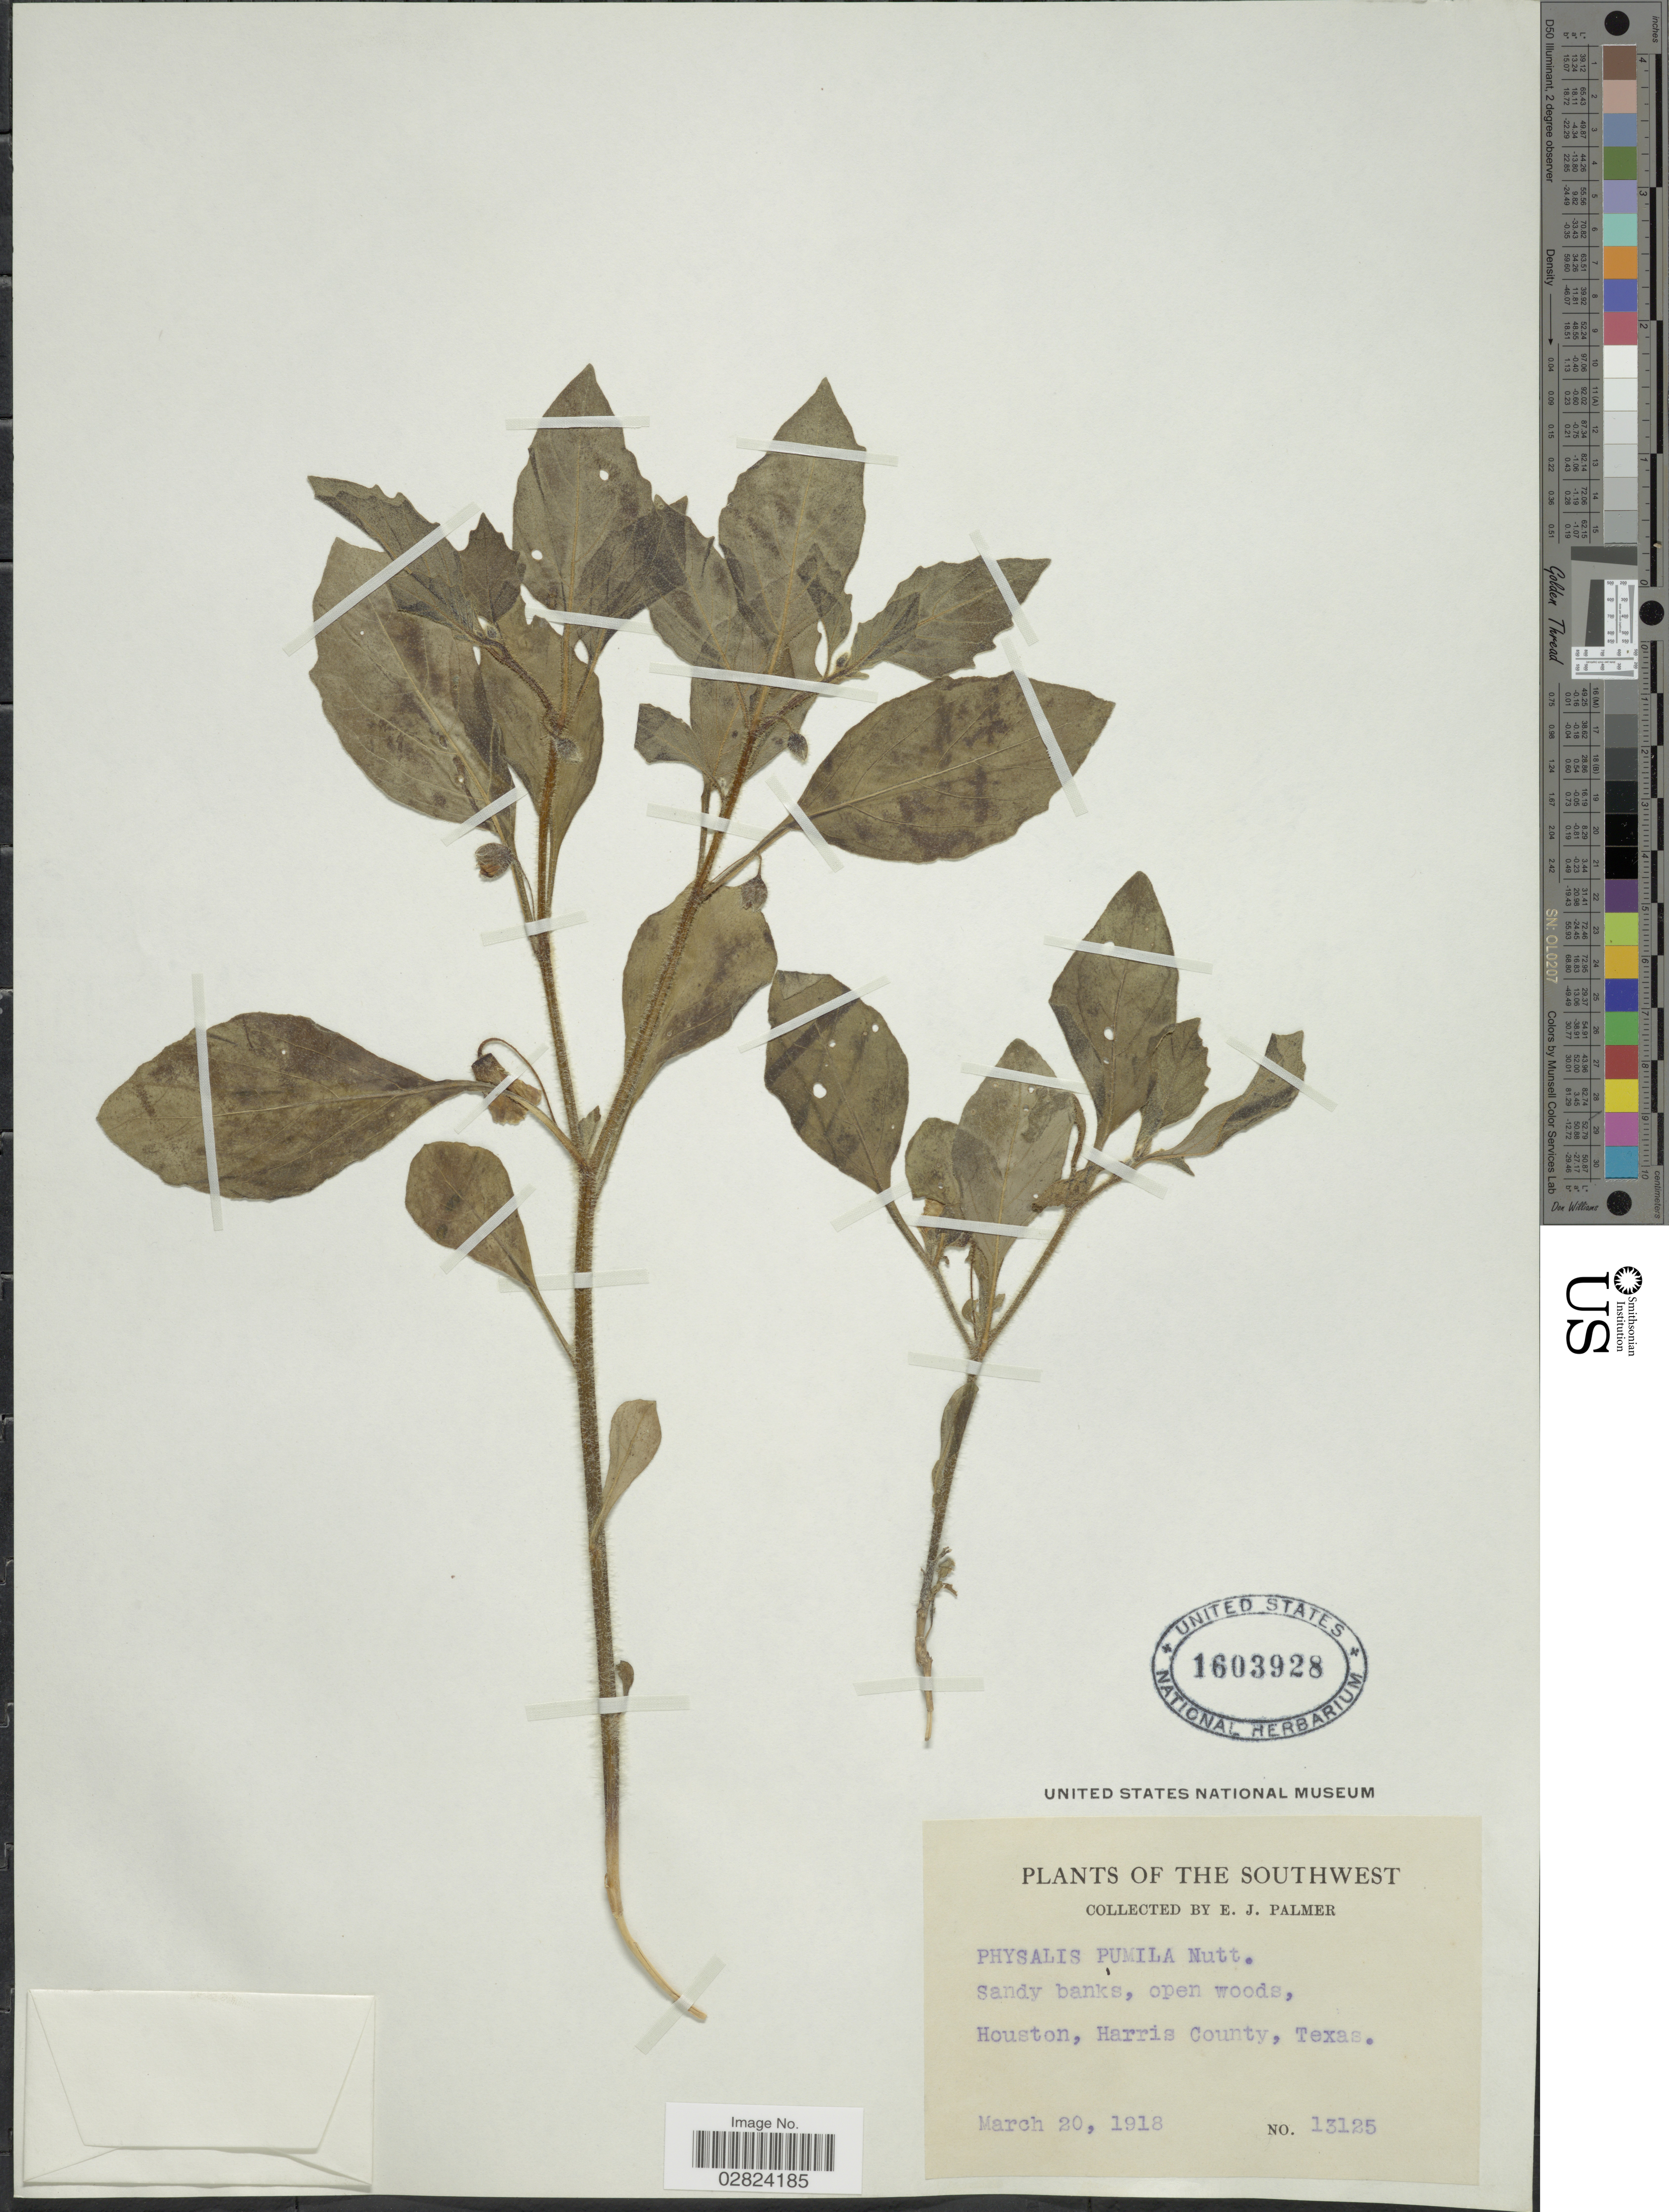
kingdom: Plantae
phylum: Tracheophyta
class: Magnoliopsida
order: Solanales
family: Solanaceae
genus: Physalis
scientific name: Physalis pumila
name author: Nutt.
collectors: E. J. Palmer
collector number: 13125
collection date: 1918-03-20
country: United States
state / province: Texas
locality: The Southwest. Houston, Harris County.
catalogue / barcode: US 1603928